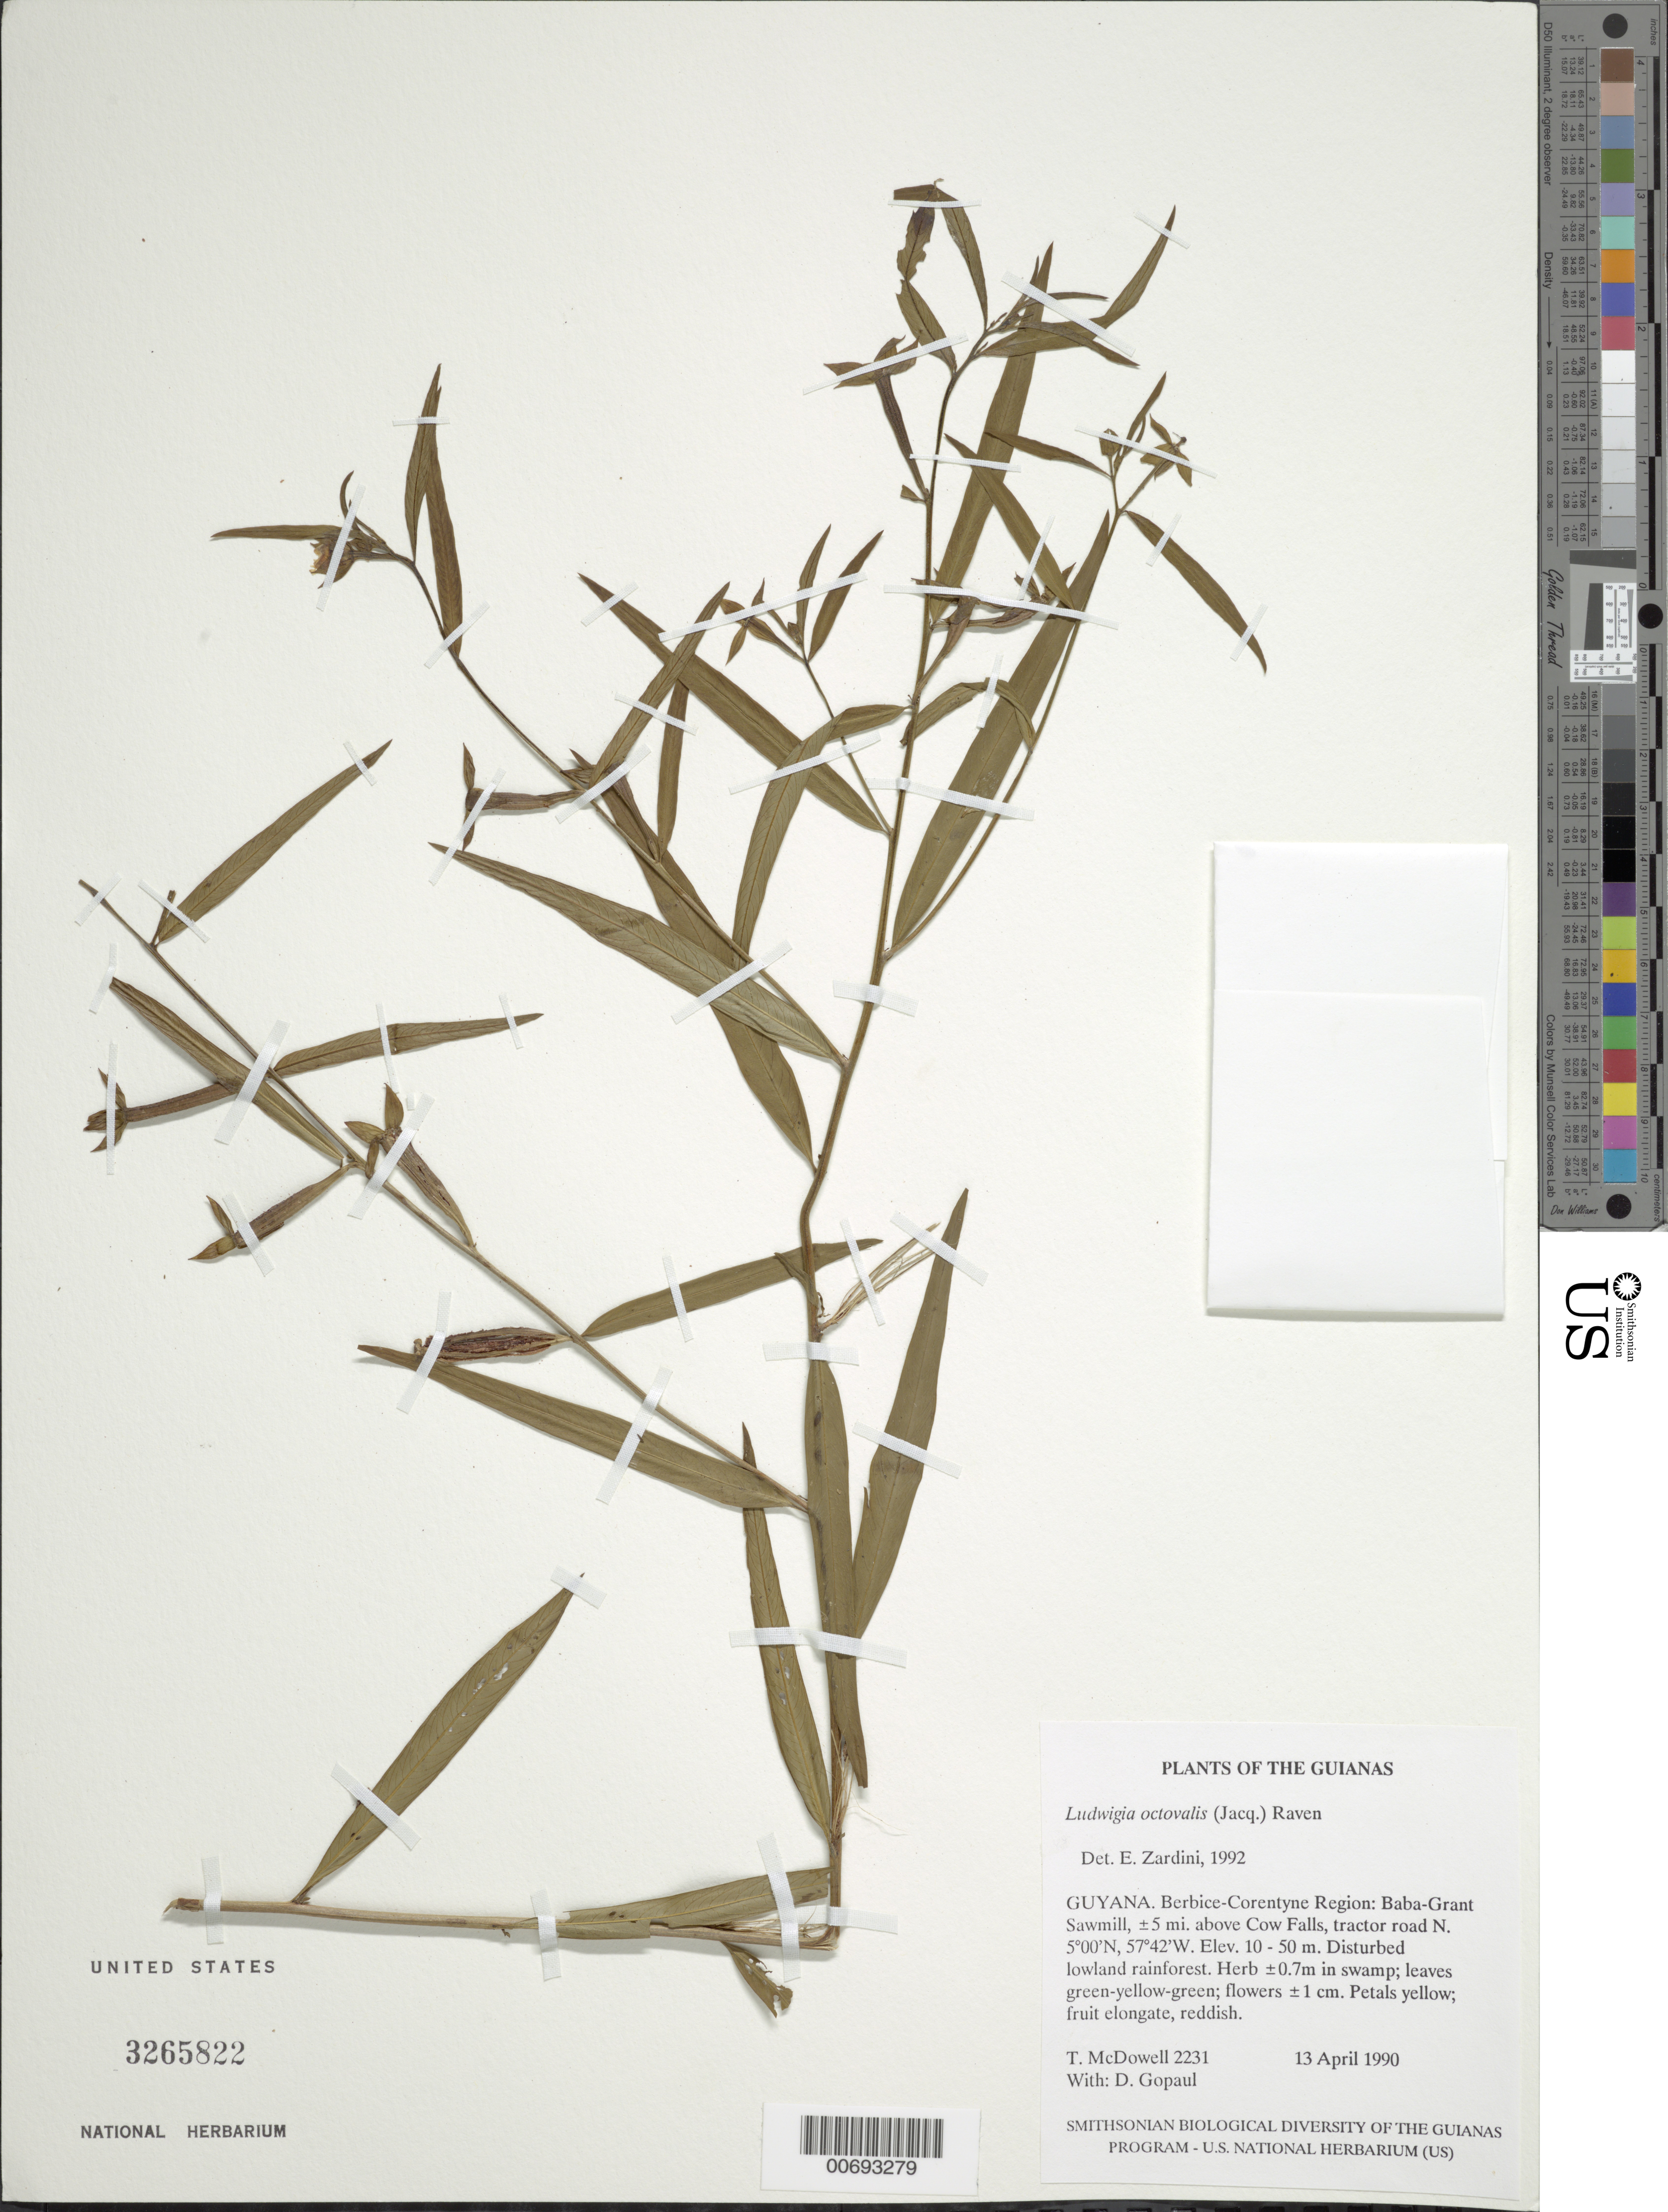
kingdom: Plantae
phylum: Tracheophyta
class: Magnoliopsida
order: Myrtales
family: Onagraceae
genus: Ludwigia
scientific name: Ludwigia octovalvis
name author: (Jacq.) P.H. Raven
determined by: Zardini, E. M.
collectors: T. McDowell & D. Gopaul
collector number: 2231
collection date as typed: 13 April 1990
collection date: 1990-04-13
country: Guyana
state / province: E. Berbice-Corentyne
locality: Baba-Grant Sawmill, ±5 mi. above Cow Falls, Corentyne River. Tractor road N from landing and camp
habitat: Disturbed lowland rainforest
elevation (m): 10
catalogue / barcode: US 3265822